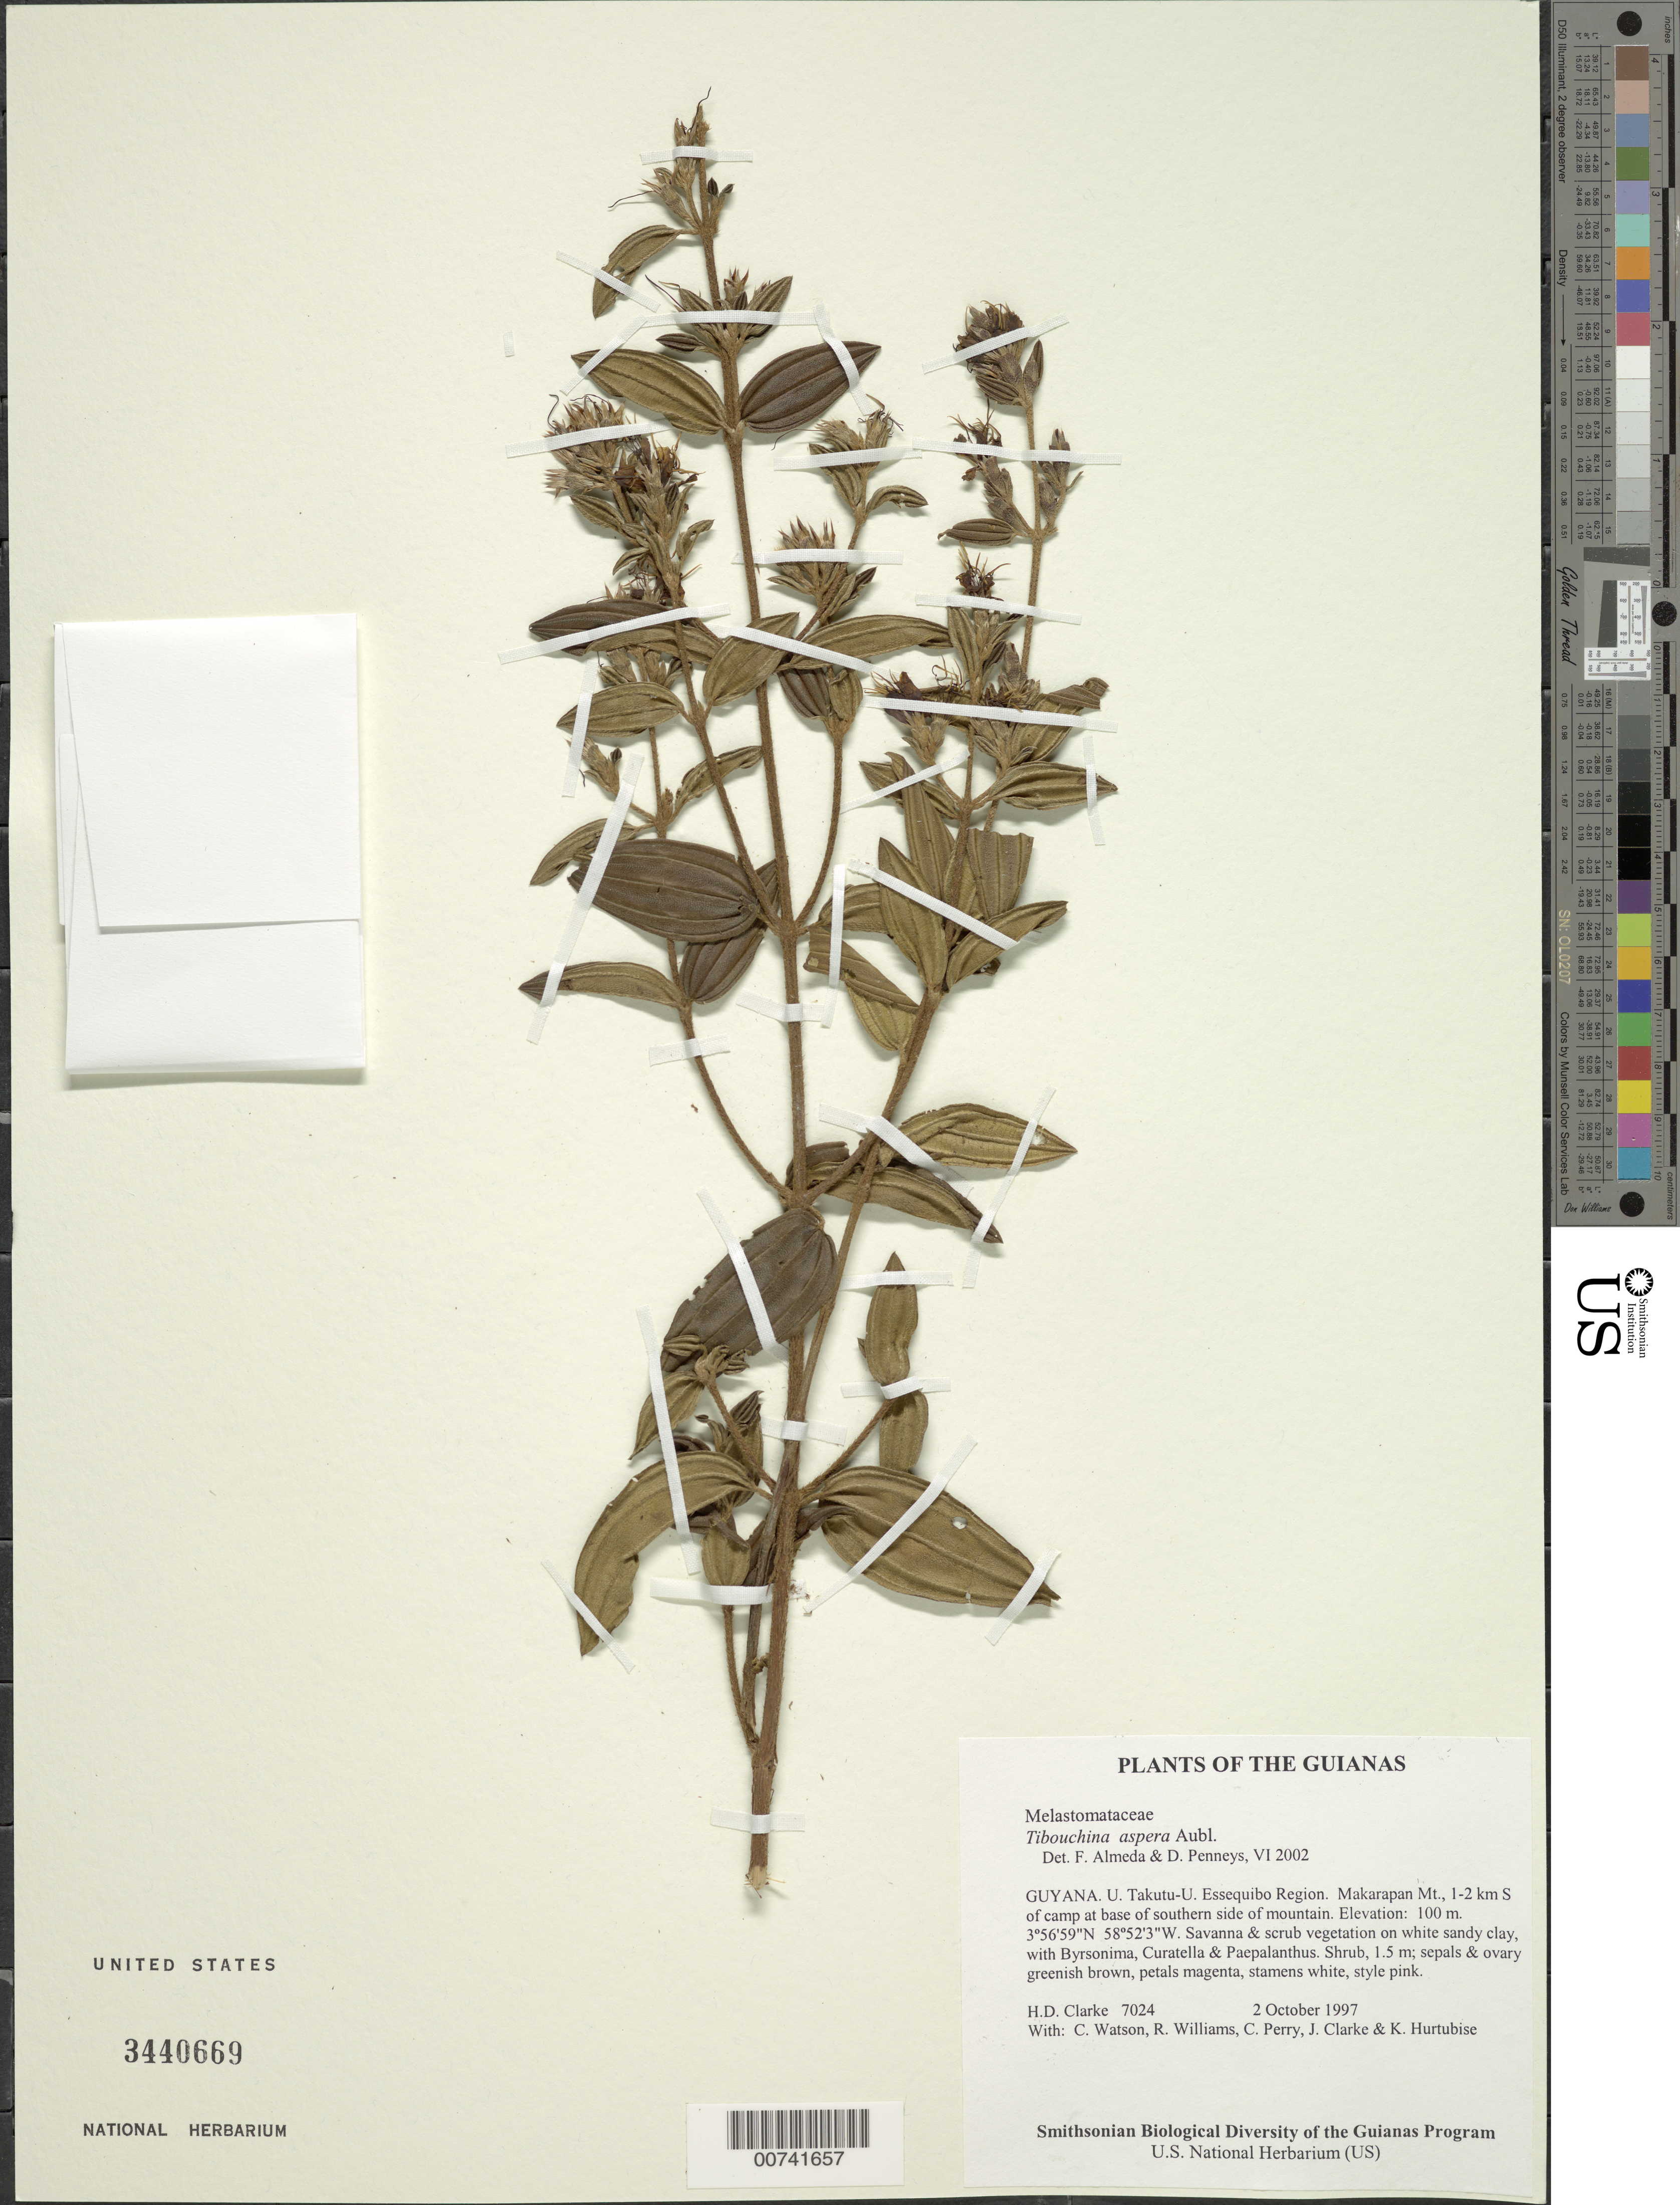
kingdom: Plantae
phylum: Tracheophyta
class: Magnoliopsida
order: Myrtales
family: Melastomataceae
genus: Tibouchina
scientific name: Tibouchina aspera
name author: Aubl.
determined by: Almeda, F.; Penneys, D. S.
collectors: H. D. Clarke, C. Watson, R. Williams, C. Perry, J. Clarke & K. Hurtubise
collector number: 7024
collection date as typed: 2 October 1997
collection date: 1997-10-02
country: Guyana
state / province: U. Takutu-U. Essequibo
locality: Makarapan Mt., 1-2 km S of camp at base of southern side of mountain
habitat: Savanna & scrub vegetation on white sandy clay, with Byrsonima, Curatella & Paepalanthus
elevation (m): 100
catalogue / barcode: US 3440669